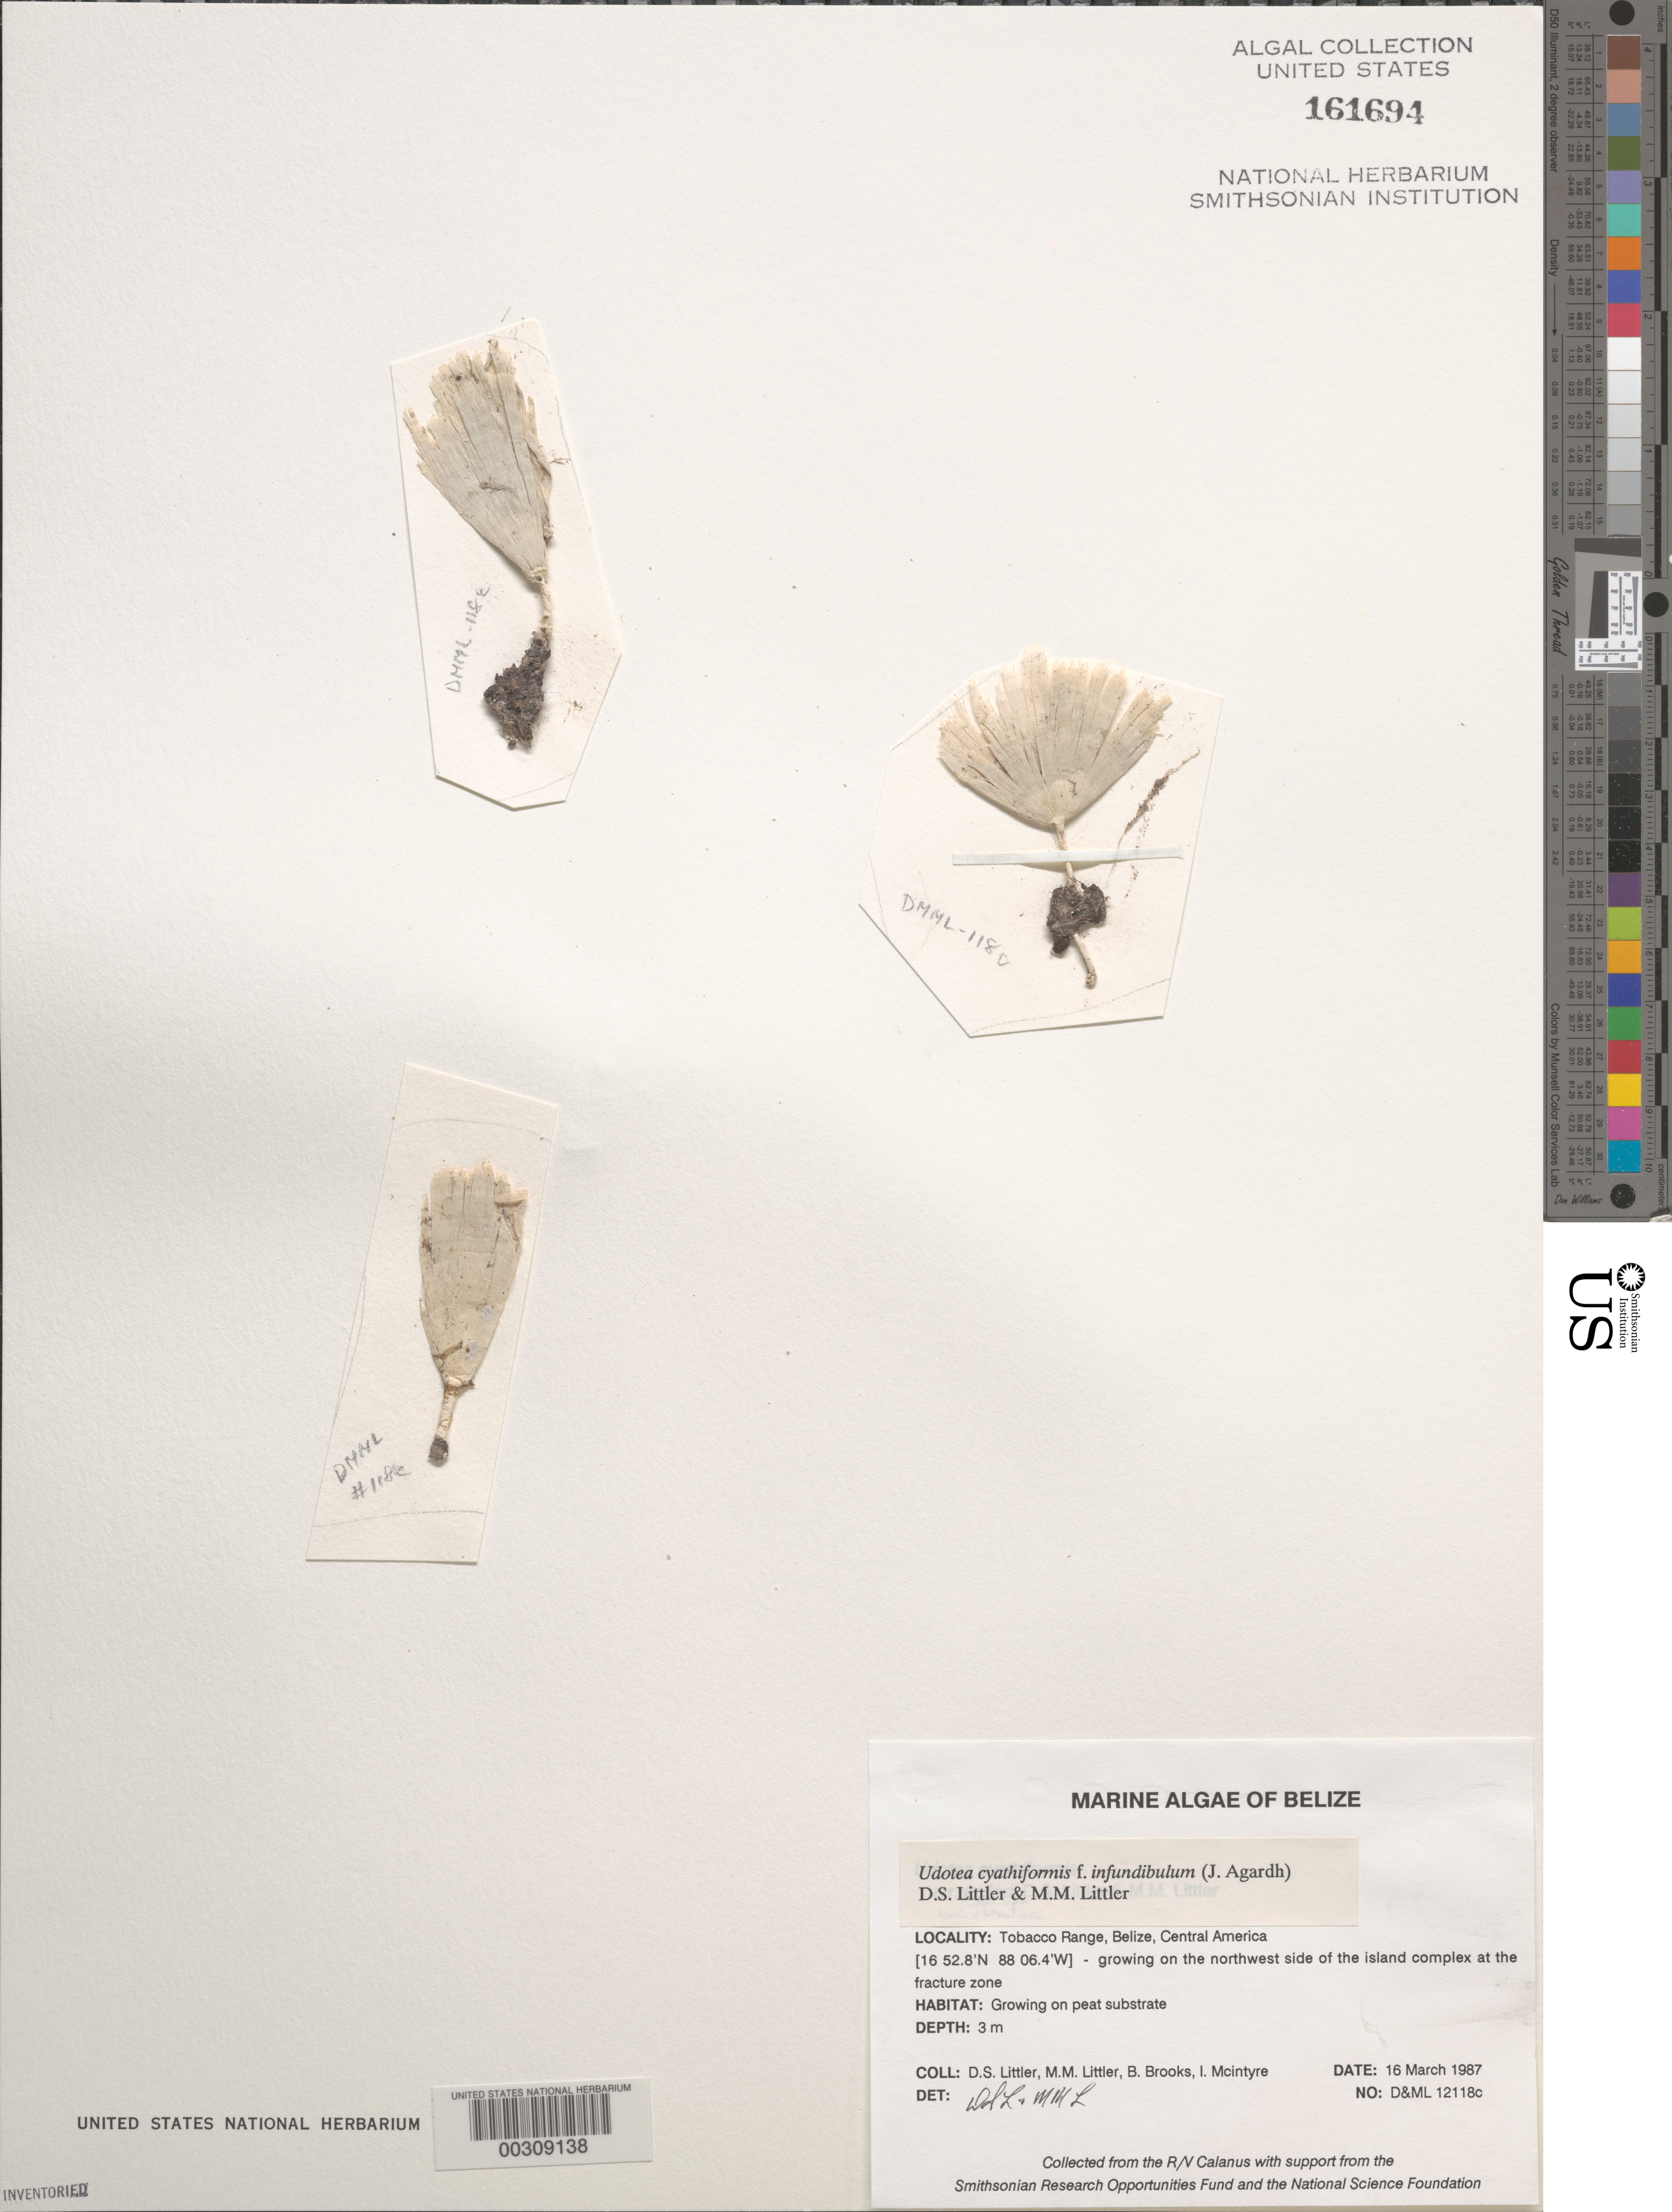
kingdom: Plantae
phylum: Chlorophyta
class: Ulvophyceae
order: Bryopsidales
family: Udoteaceae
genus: Udotea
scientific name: Udotea cyathiformis f. infundibulum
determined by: Littler, D. S.; Littler, M. M.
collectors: D. S. Littler, M. M. Littler, B. Brooks & I. McIntyre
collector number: D&ML 12118c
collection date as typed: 16 Mar 1987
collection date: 1987-03-16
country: Belize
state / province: Stann Creek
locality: Tobacco Range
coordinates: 16 52.8' N, 88 06.4' W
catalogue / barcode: US 161694